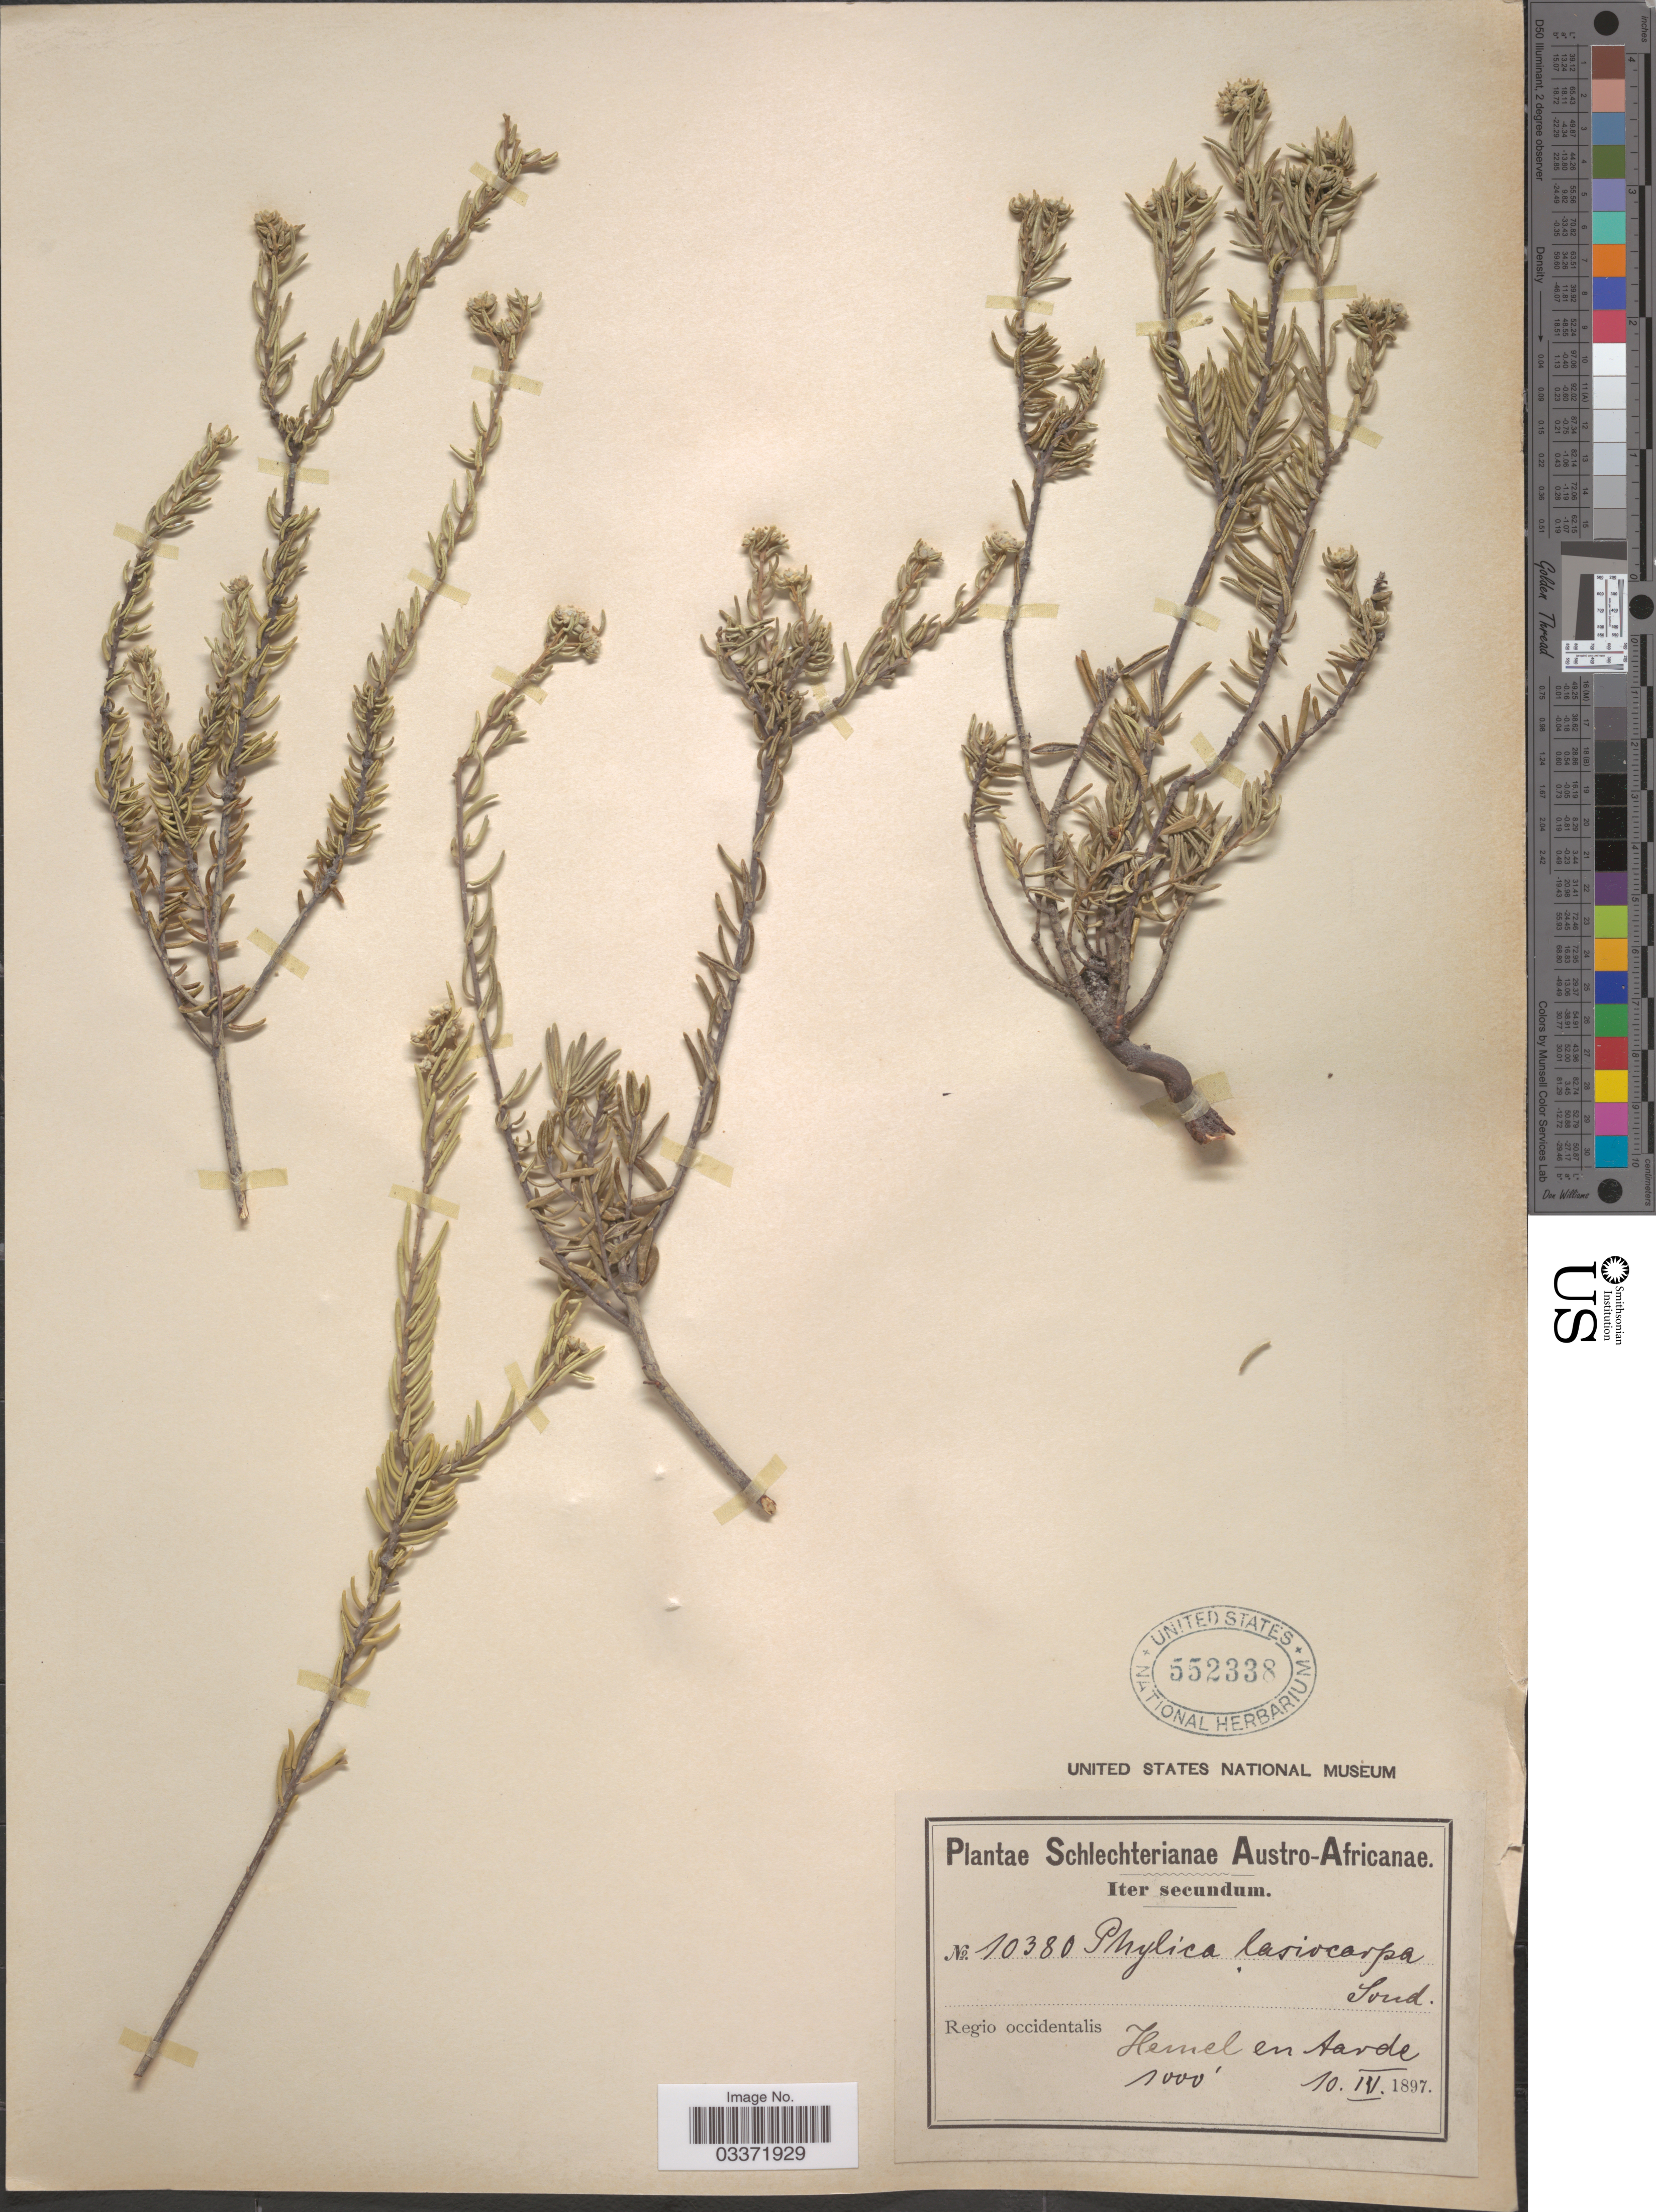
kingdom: Plantae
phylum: Tracheophyta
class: Magnoliopsida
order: Rosales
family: Rhamnaceae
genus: Phylica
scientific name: Phylica lasiocarpa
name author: Sond.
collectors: Schlechter, --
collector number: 10380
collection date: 1897-04-10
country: South Africa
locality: Austro-Africanae. Regio occidentalis. Hemel en Aarde.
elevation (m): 305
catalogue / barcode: US 552338